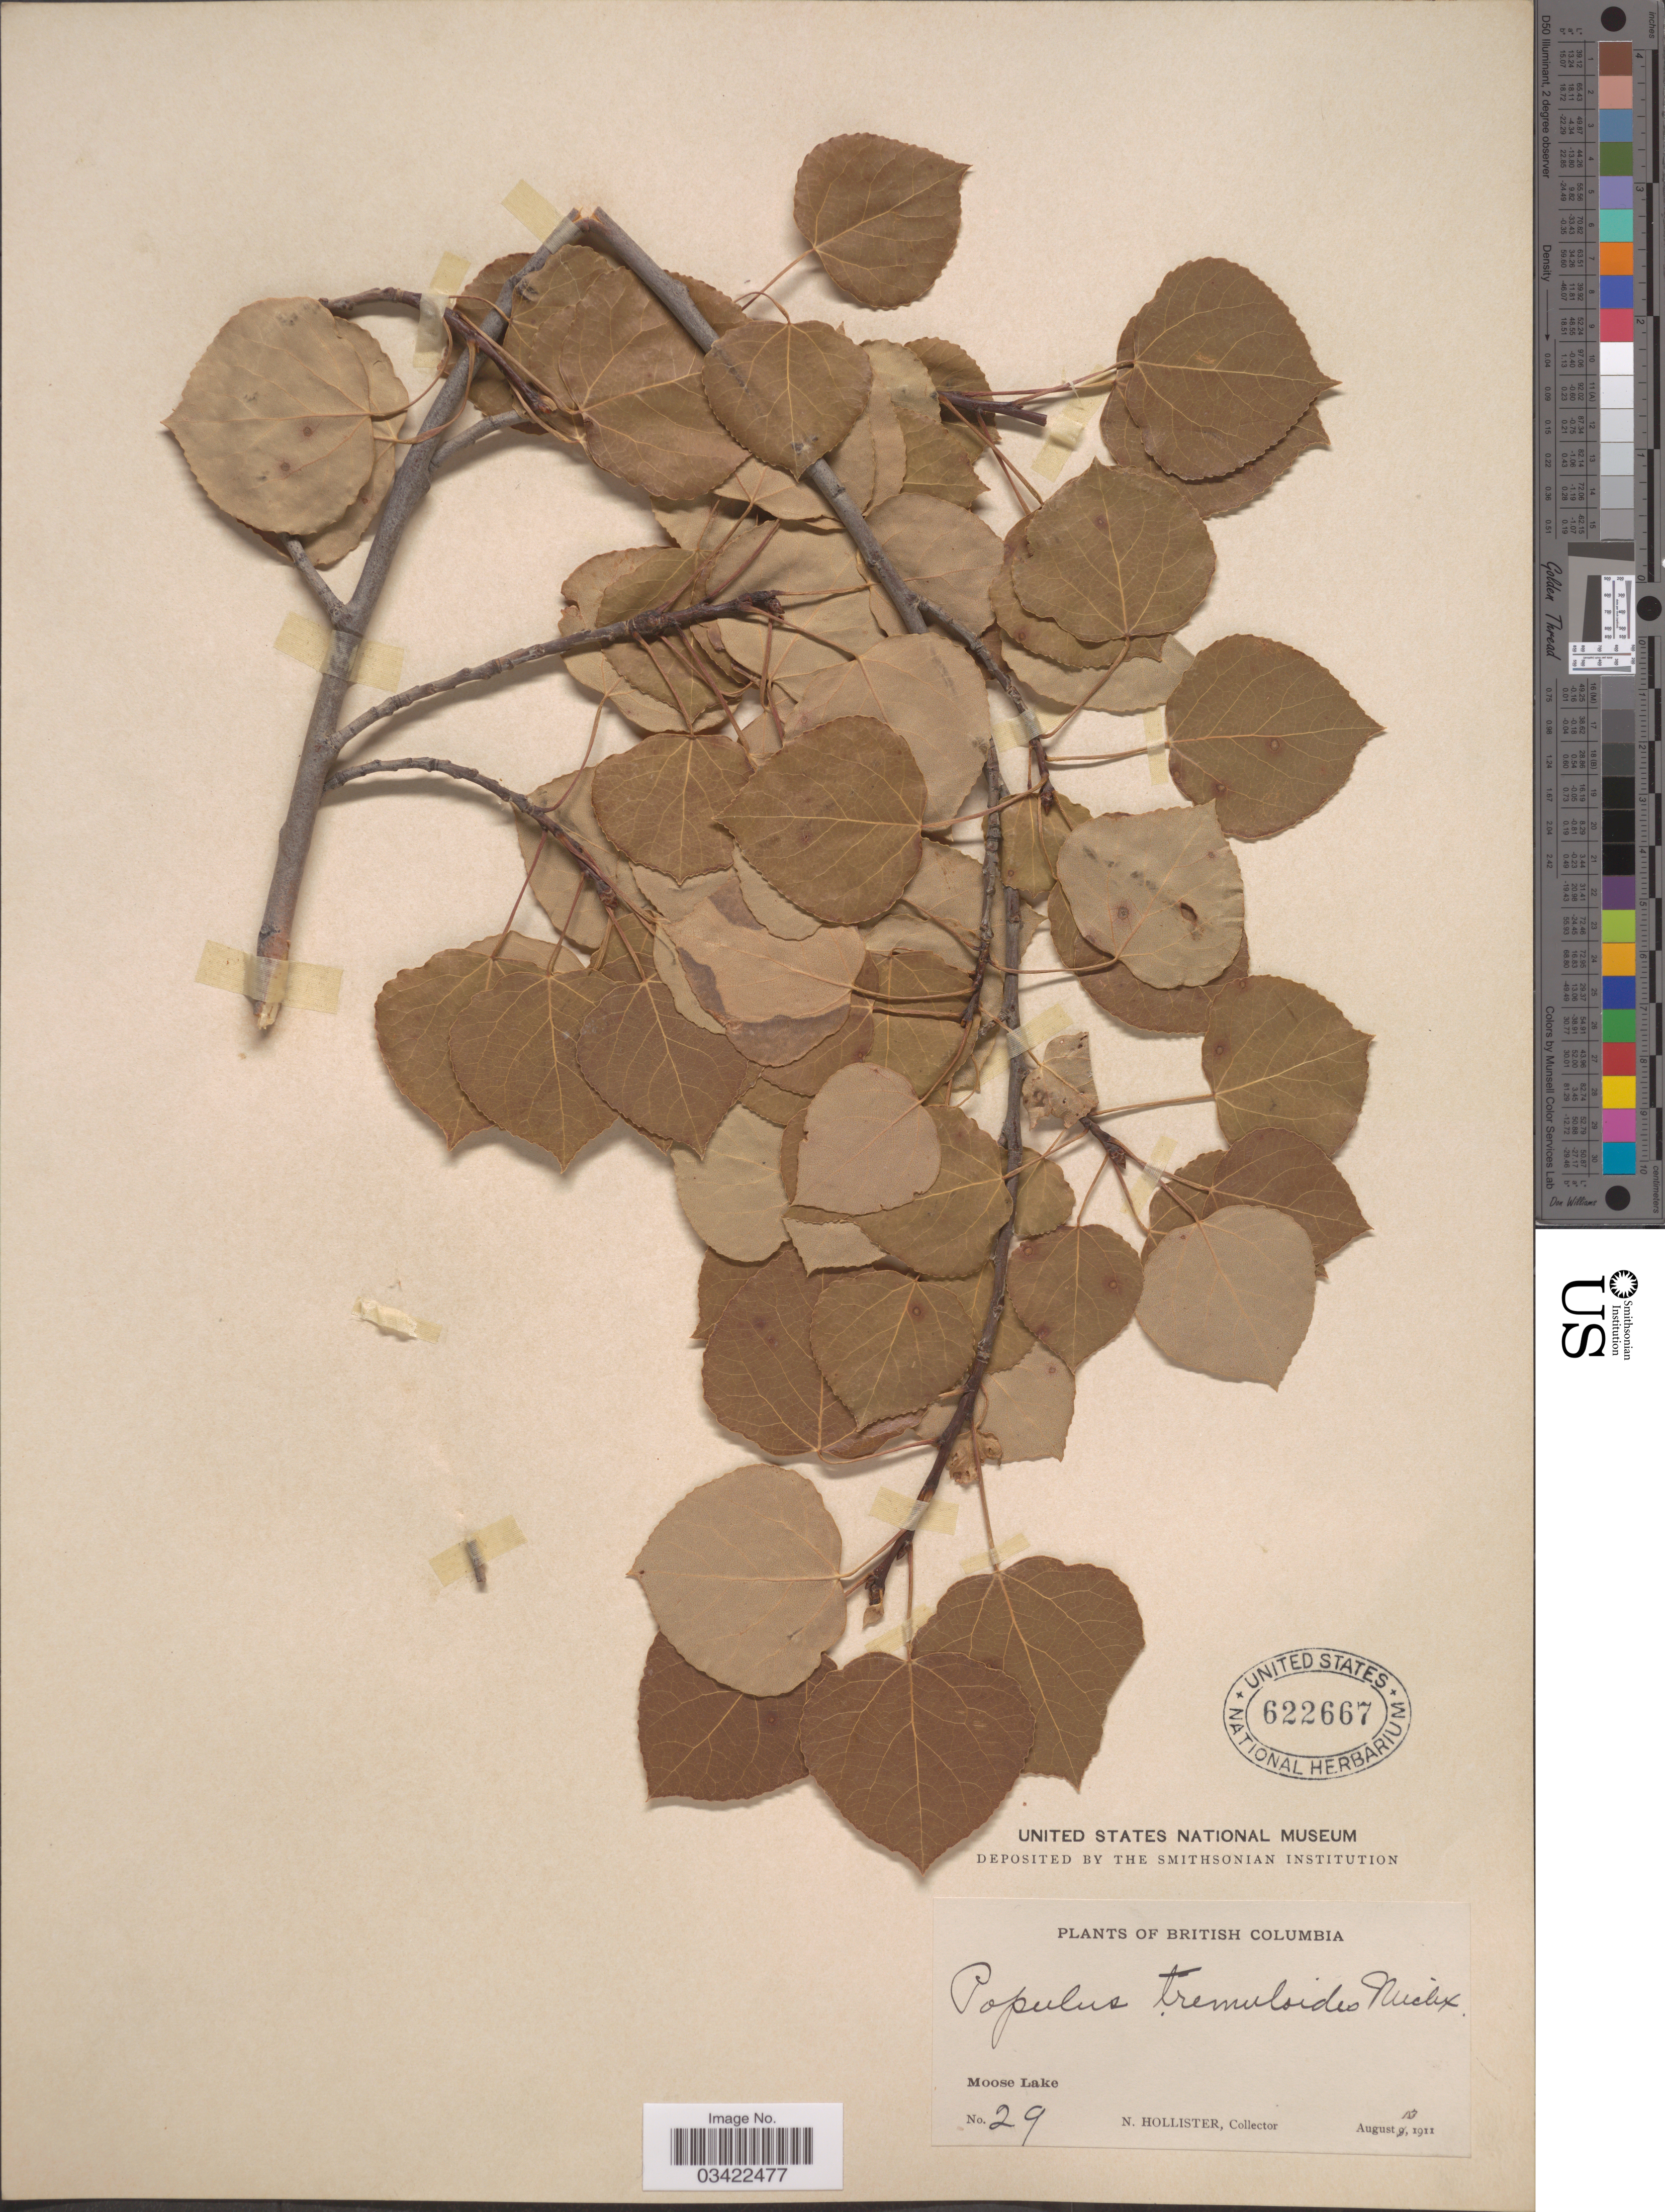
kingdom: Plantae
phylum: Tracheophyta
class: Magnoliopsida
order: Malpighiales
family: Salicaceae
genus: Populus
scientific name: Populus tremuloides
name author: Michx.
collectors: N. Hollister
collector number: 29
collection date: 1911-08-13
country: Canada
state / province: British Columbia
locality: Moose Lake.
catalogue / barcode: US 622667